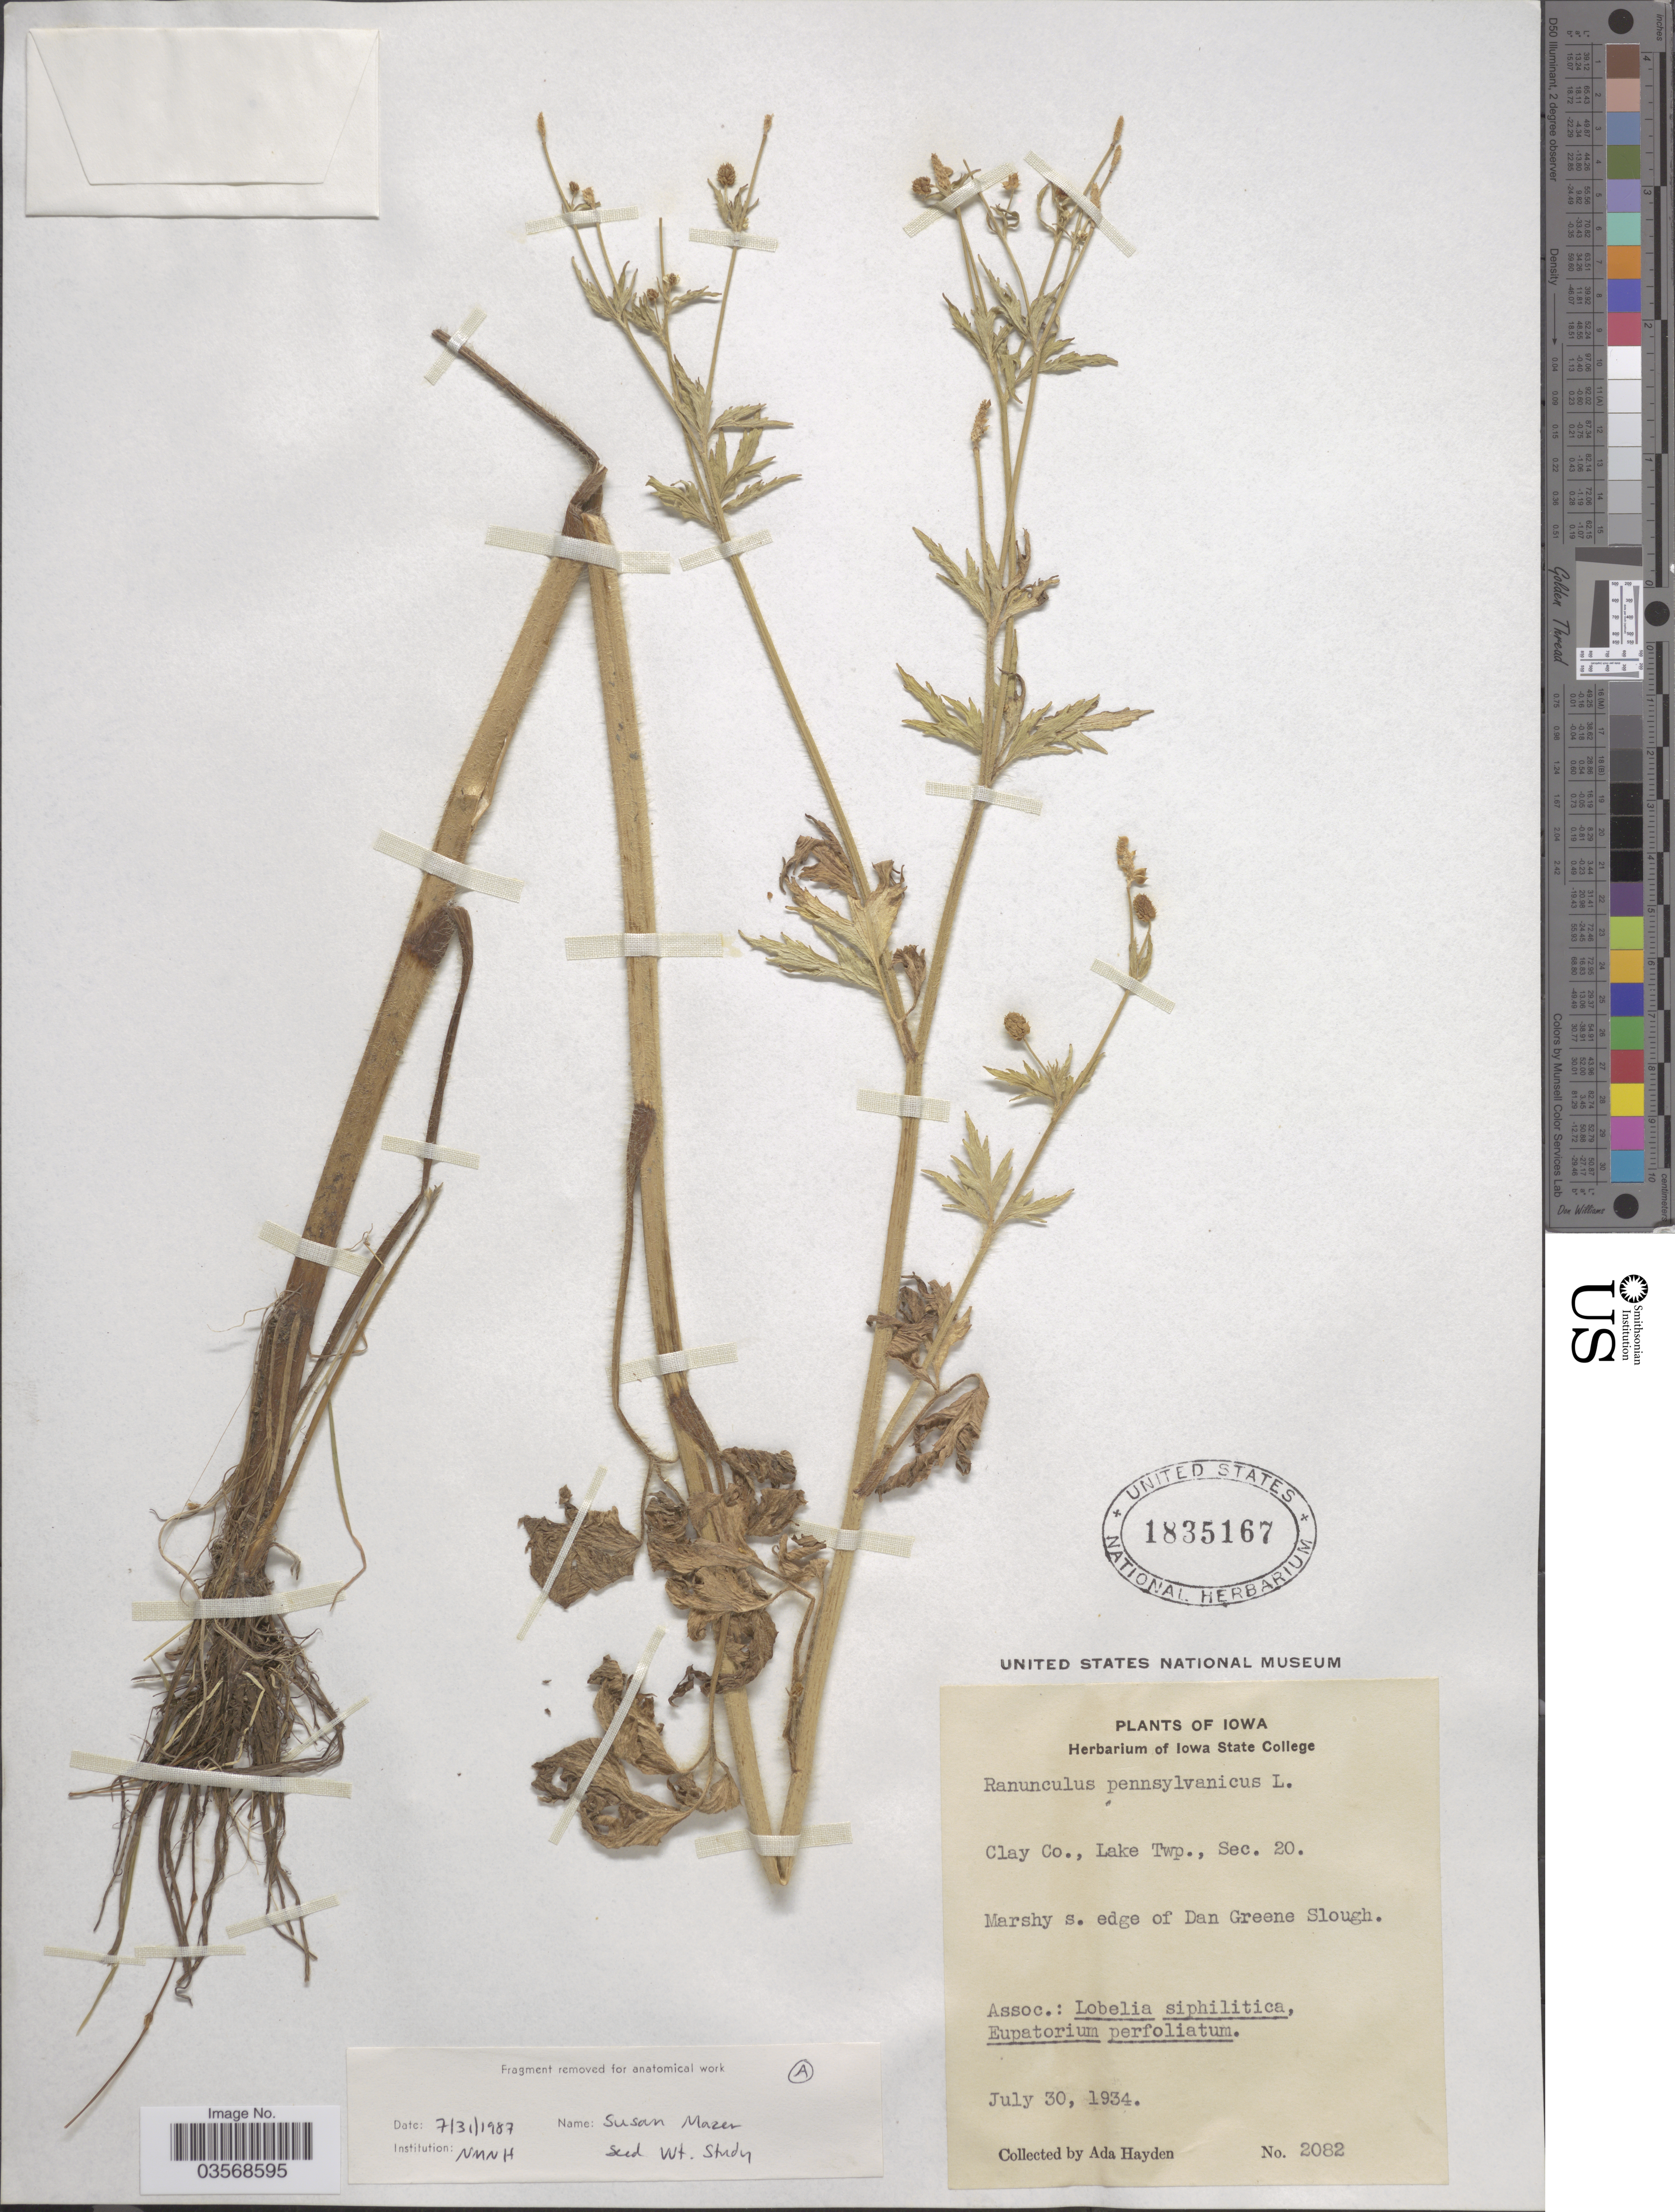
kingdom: Plantae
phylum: Tracheophyta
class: Magnoliopsida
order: Ranunculales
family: Ranunculaceae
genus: Ranunculus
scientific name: Ranunculus pensylvanicus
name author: L. f.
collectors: Ada Hayden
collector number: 2082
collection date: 1934-07-30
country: United States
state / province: Iowa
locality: Clay Co., Lake Twp., Sec. 20. Marshy s. edge of Dan Greene Slough.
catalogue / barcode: US 1835167